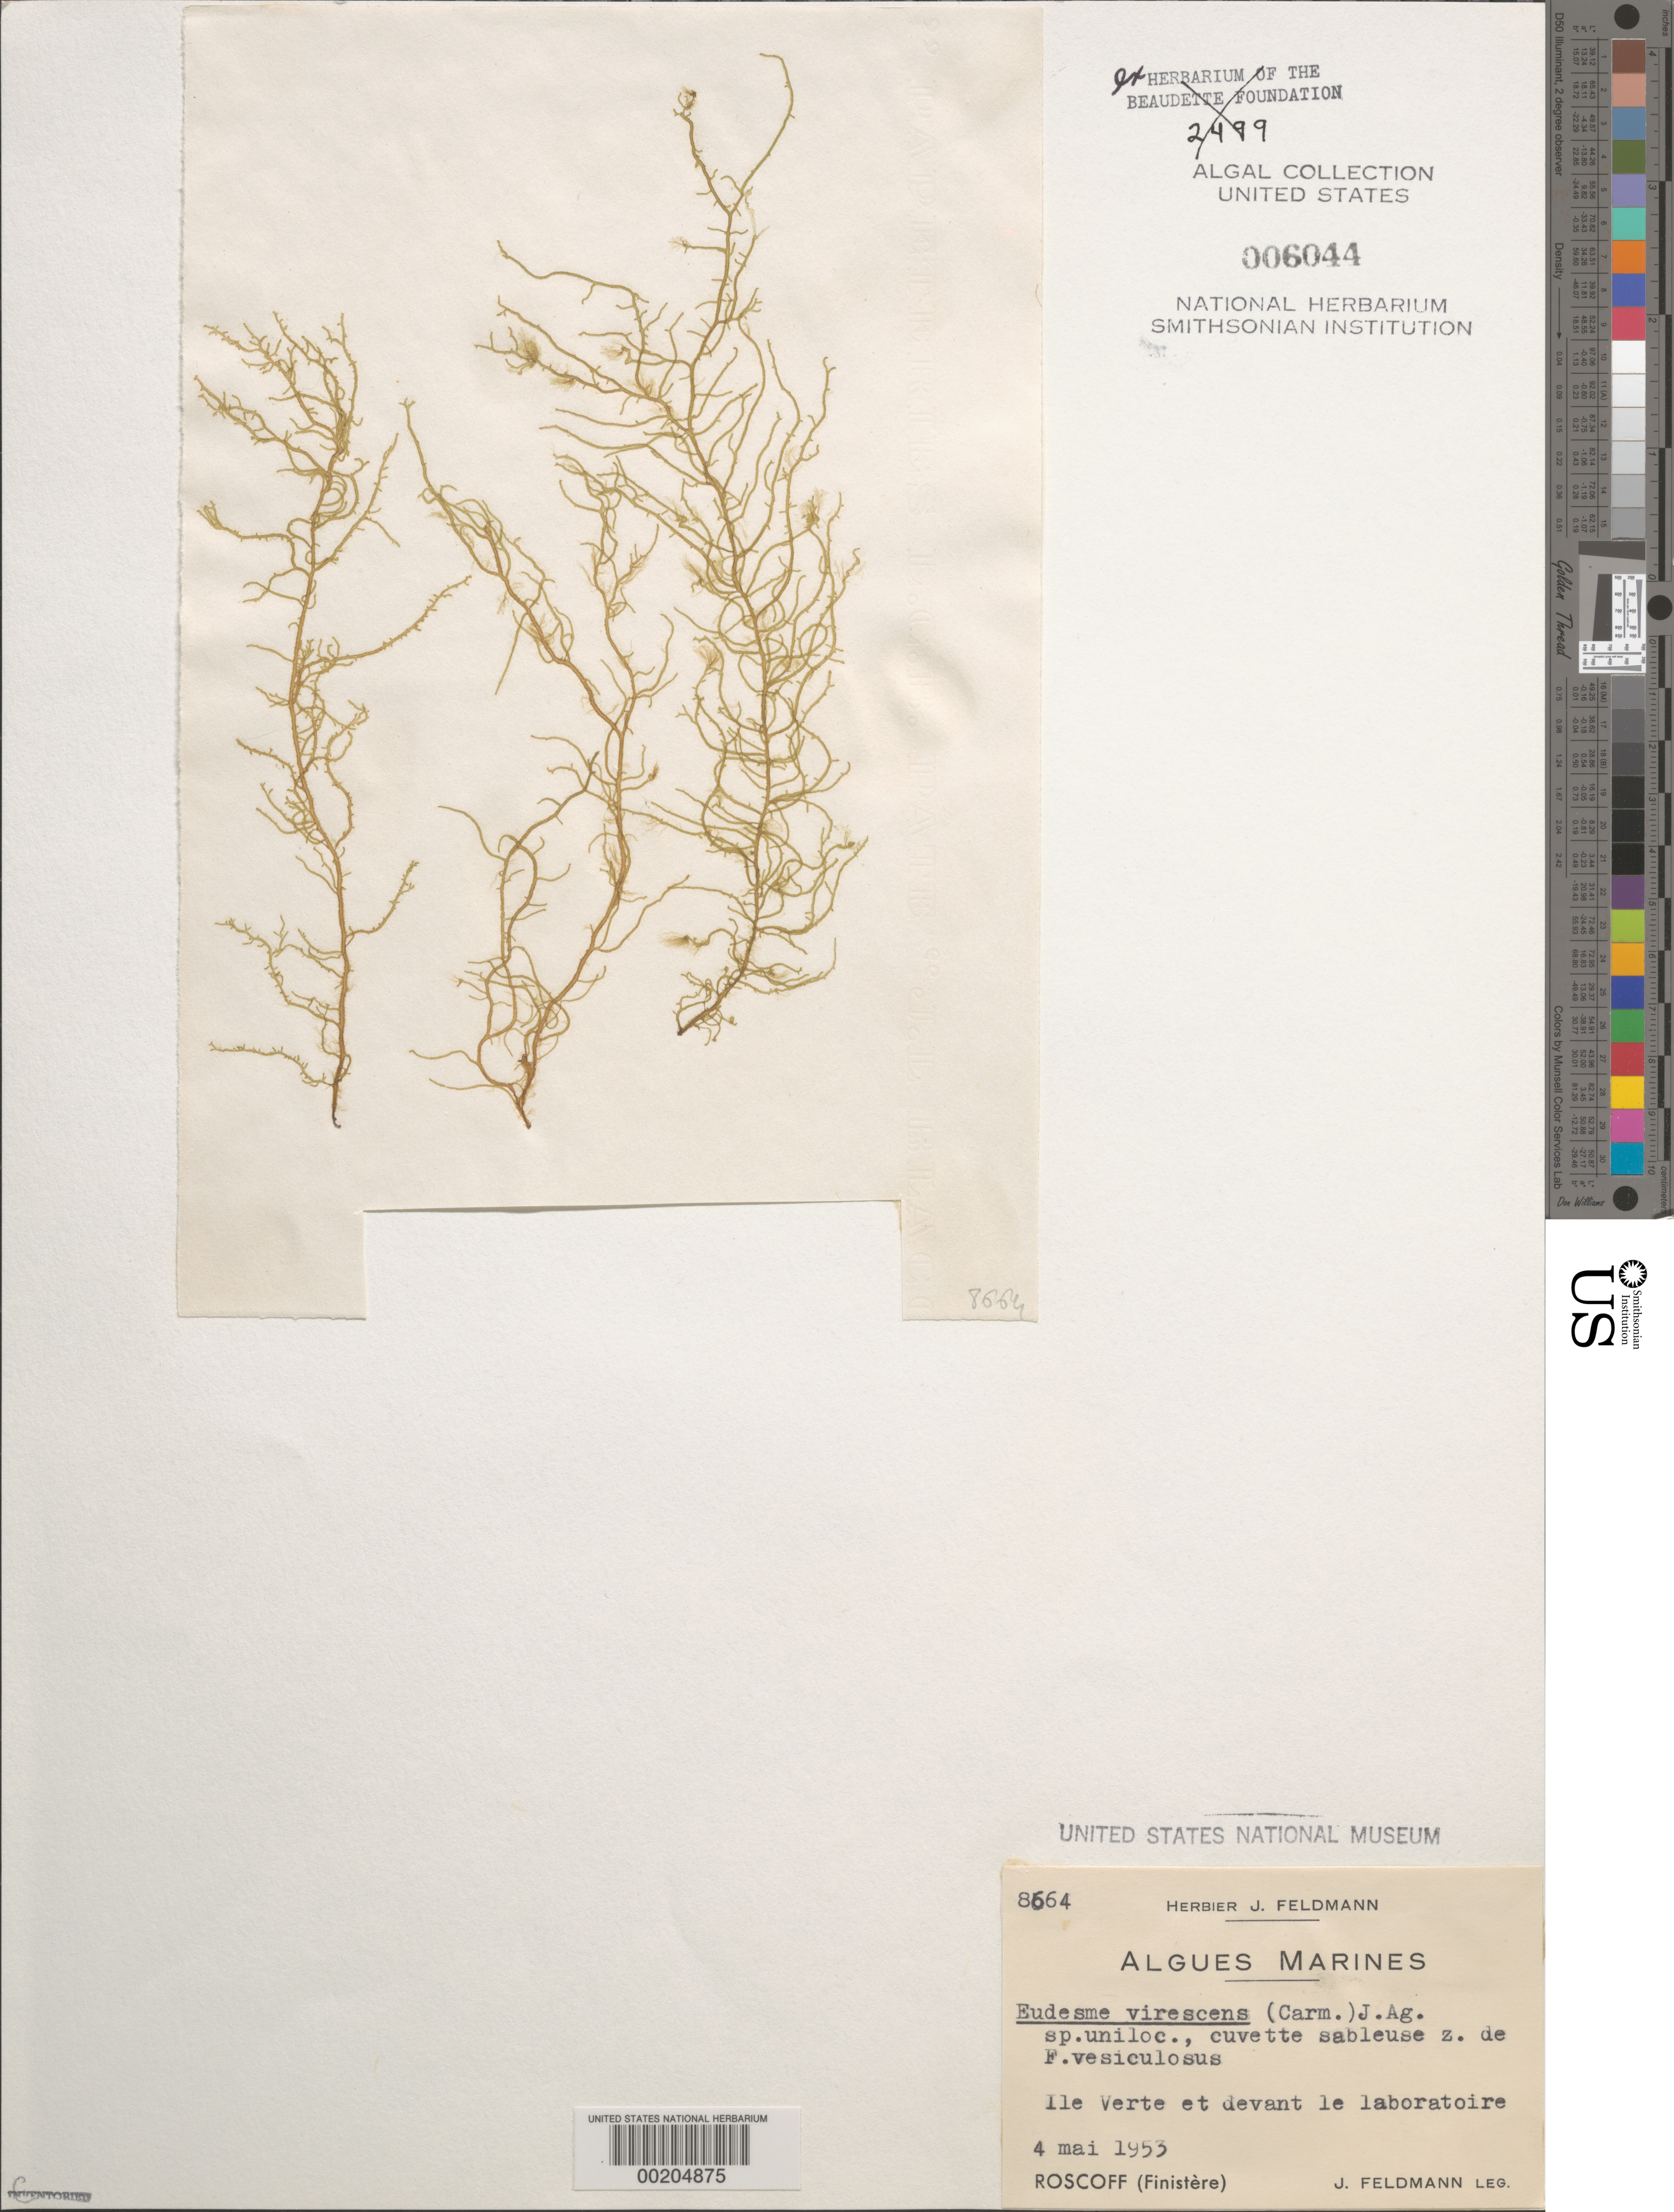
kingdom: Chromista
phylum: Ochrophyta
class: Phaeophyceae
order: Ectocarpales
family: Chordariaceae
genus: Eudesme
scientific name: Eudesme virescens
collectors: J. Feldmann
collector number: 8664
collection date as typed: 04 May 1953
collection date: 1953-05-04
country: France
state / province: Bretagne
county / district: Finistère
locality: Roscoff, ile verte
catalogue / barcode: US 6044